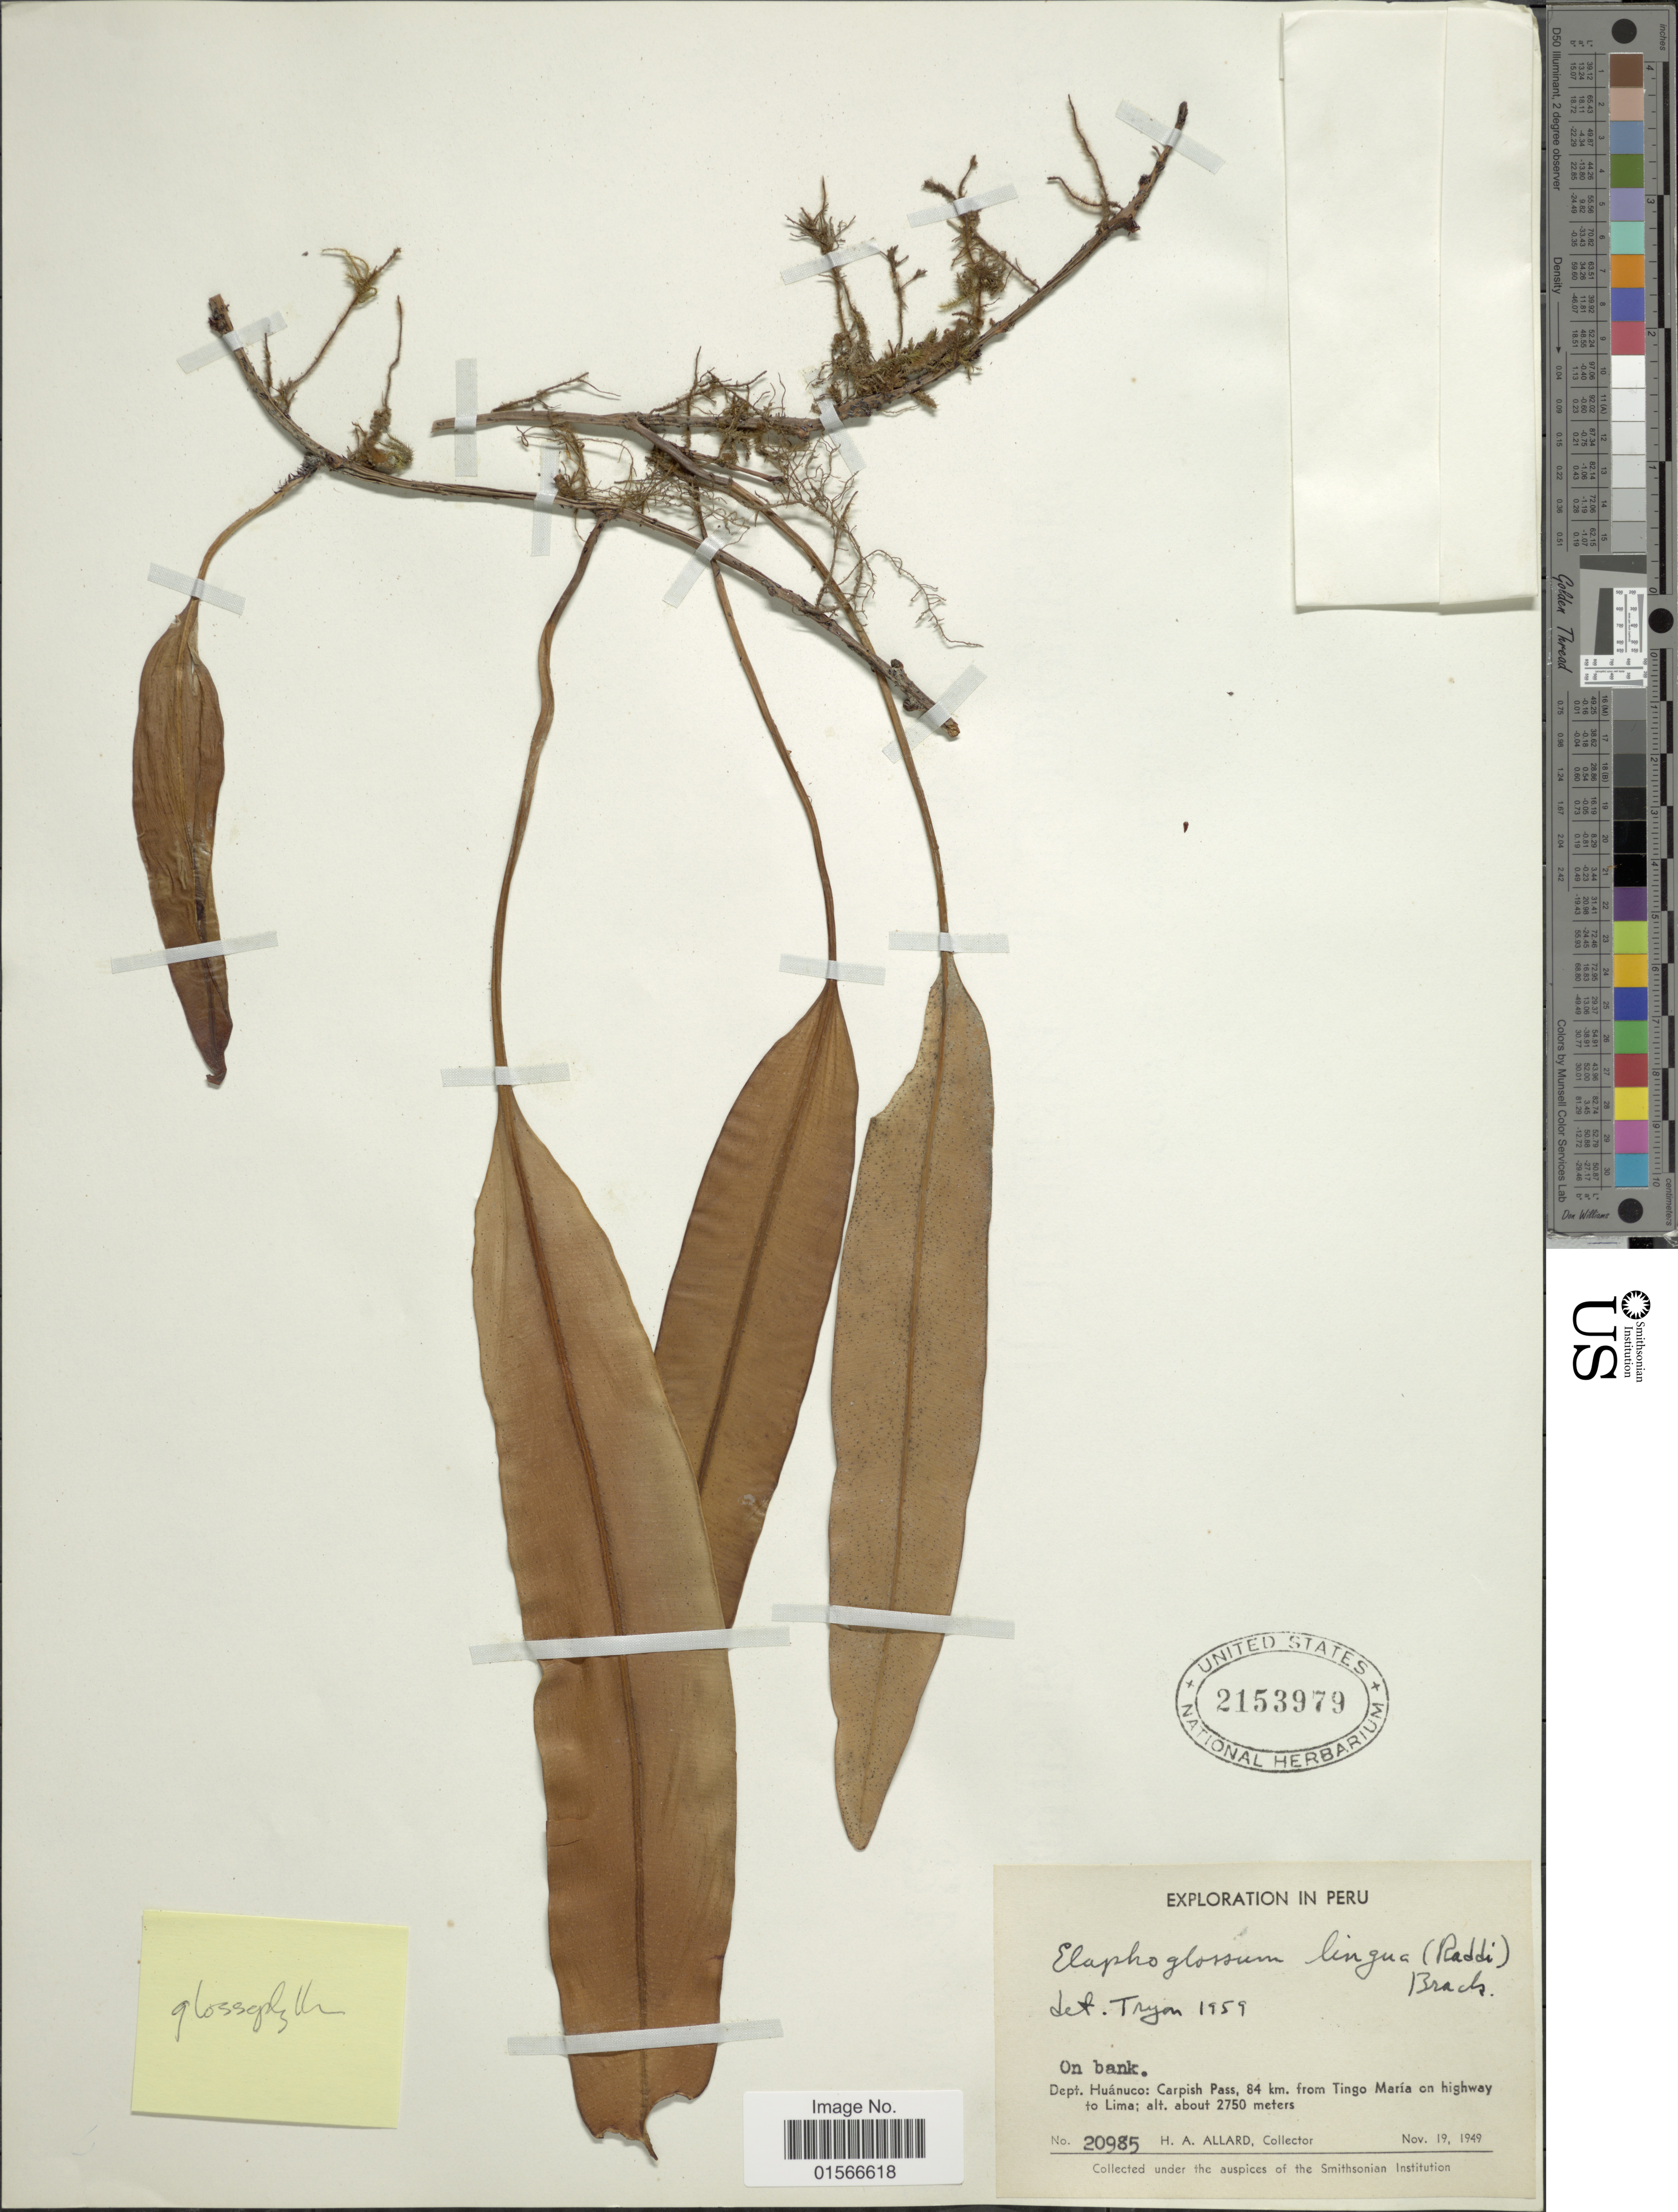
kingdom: Plantae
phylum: Tracheophyta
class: Polypodiopsida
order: Polypodiales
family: Dryopteridaceae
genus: Elaphoglossum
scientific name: Elaphoglossum glossophyllum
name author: Hieron.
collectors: H. A. Allard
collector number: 20985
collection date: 1949-11-19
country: Peru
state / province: Huánuco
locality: Dept. Huánuco: Carpish Pass, 84 km from Tingo María on highway to Lima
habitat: on bank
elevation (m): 2750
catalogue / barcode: US 2153979